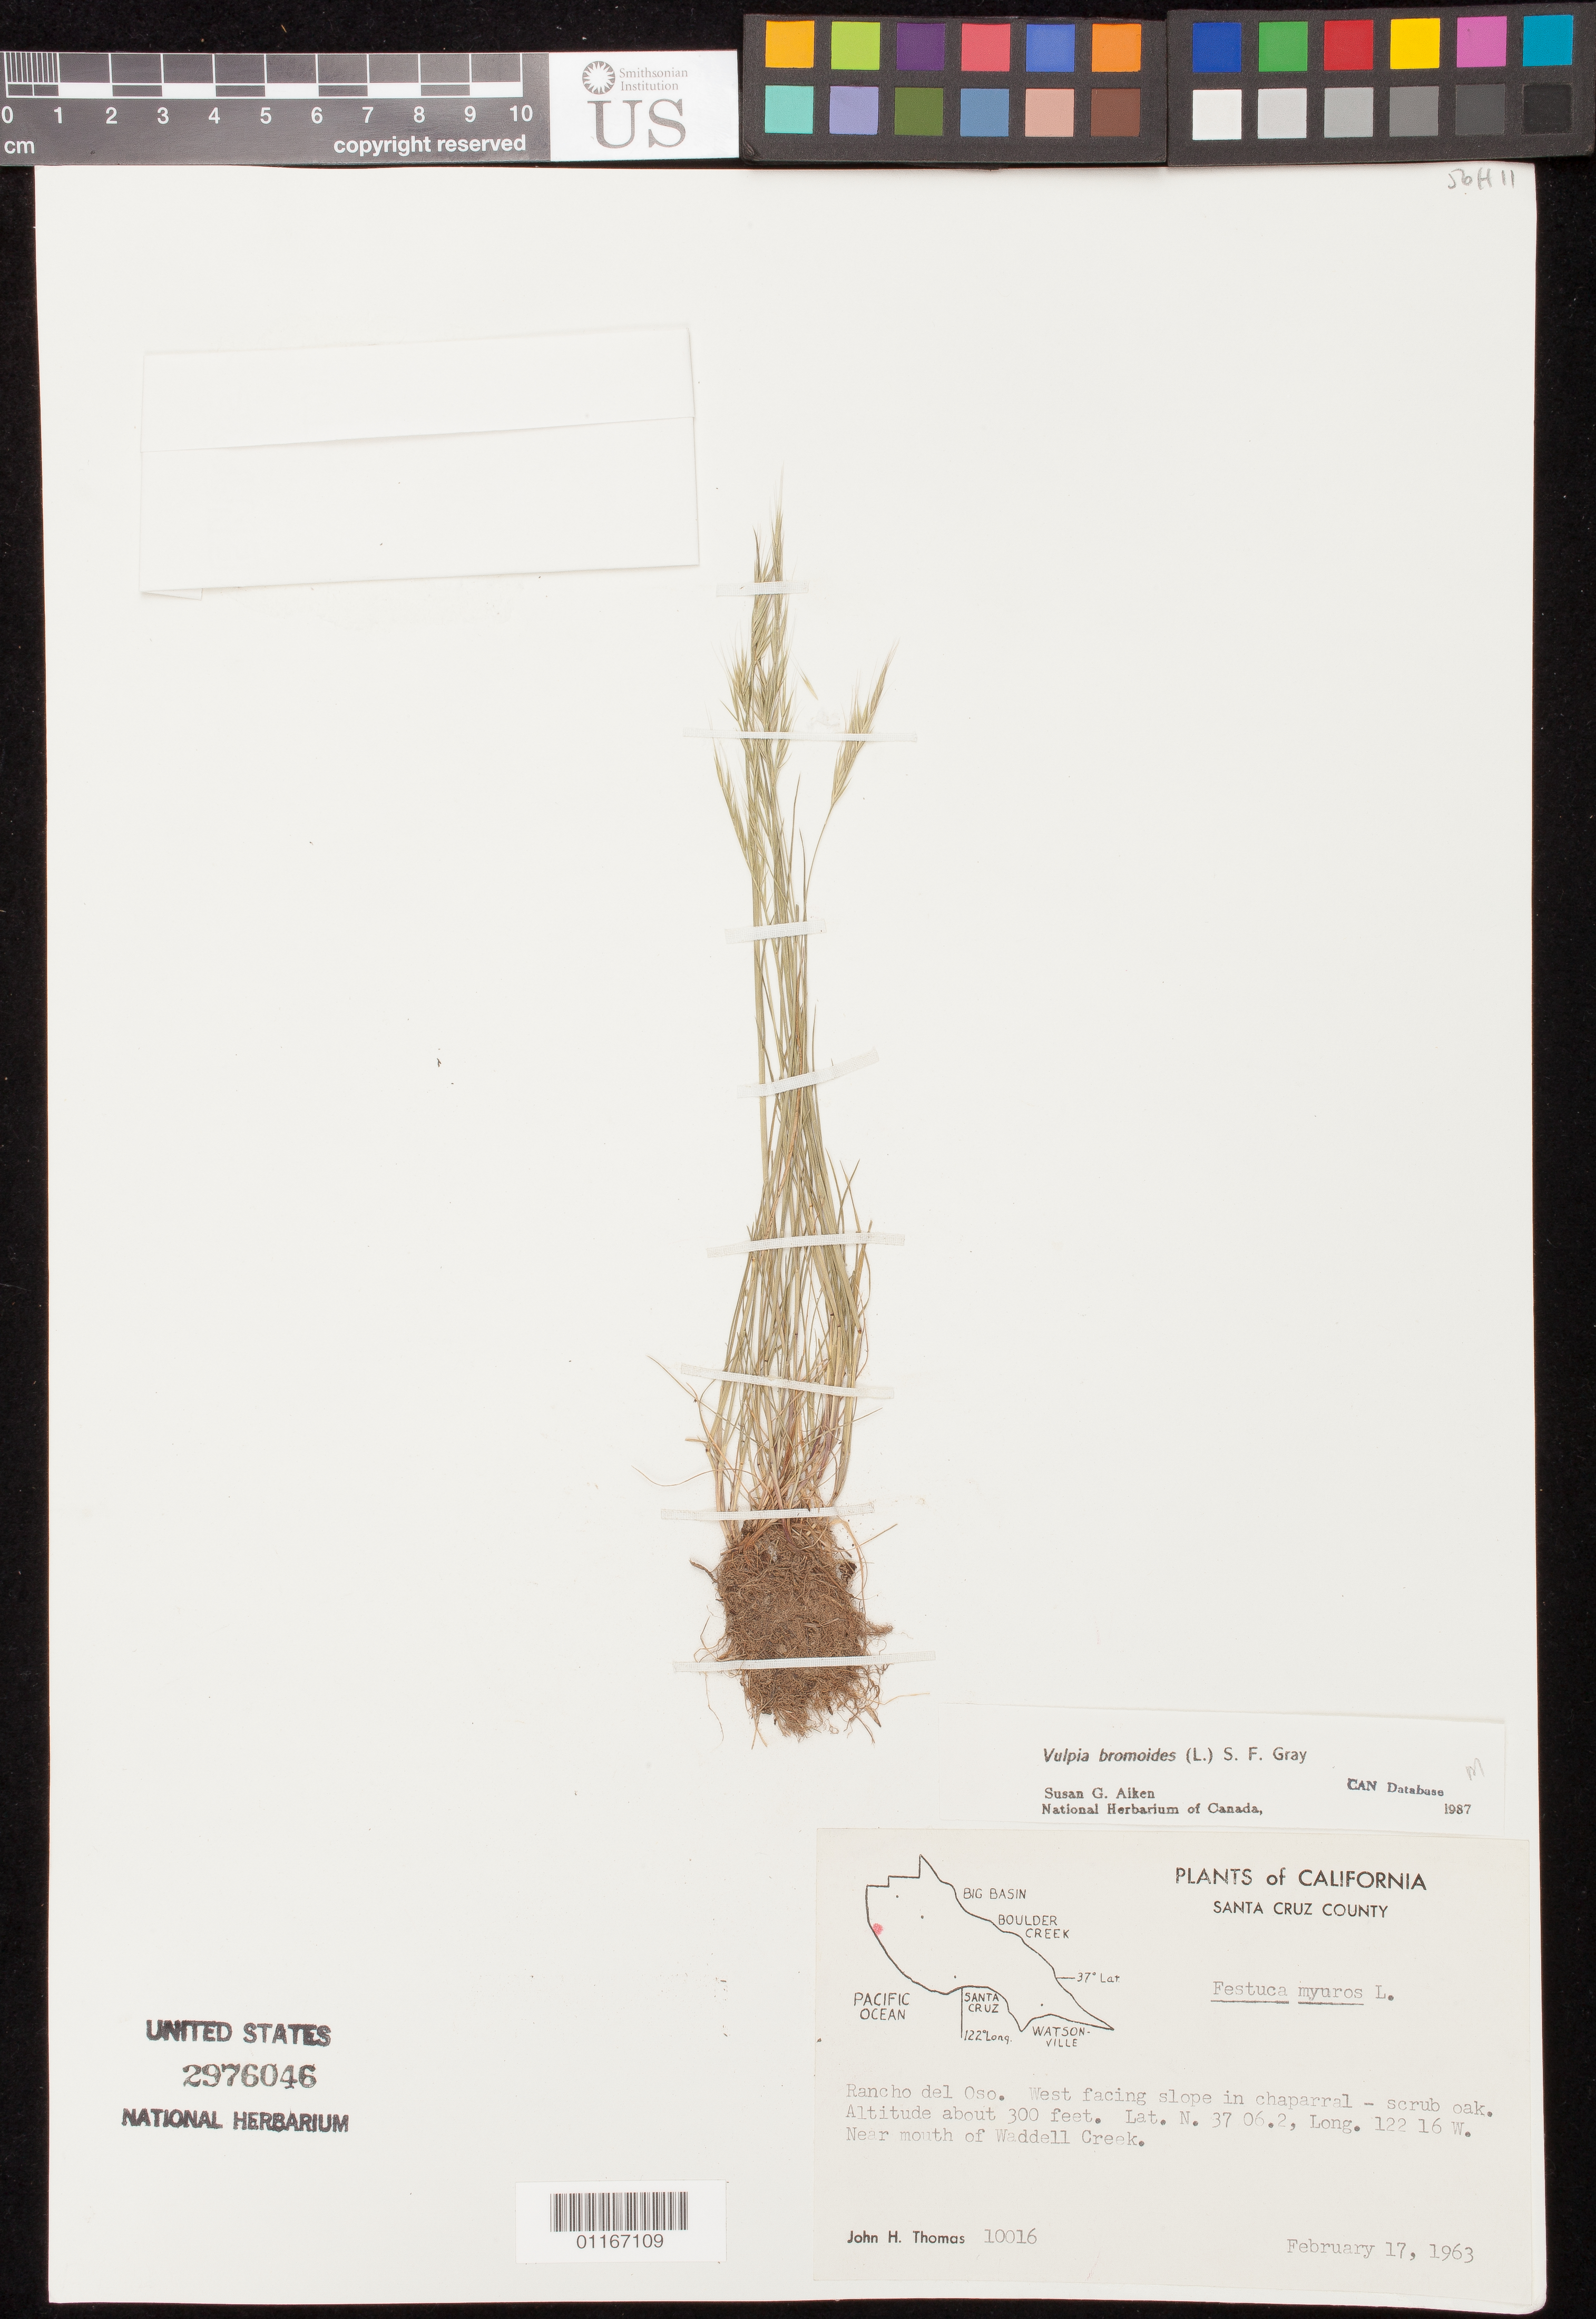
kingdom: Plantae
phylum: Tracheophyta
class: Liliopsida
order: Poales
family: Poaceae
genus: Vulpia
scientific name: Vulpia bromoides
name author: (L.) S.F. Gray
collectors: J. H. Thomas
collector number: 10016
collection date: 1963-02-17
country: United States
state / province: California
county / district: Santa Cruz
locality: Rancho del Oso. Near mouth of Waddell creek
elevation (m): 91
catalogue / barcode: US 2976046